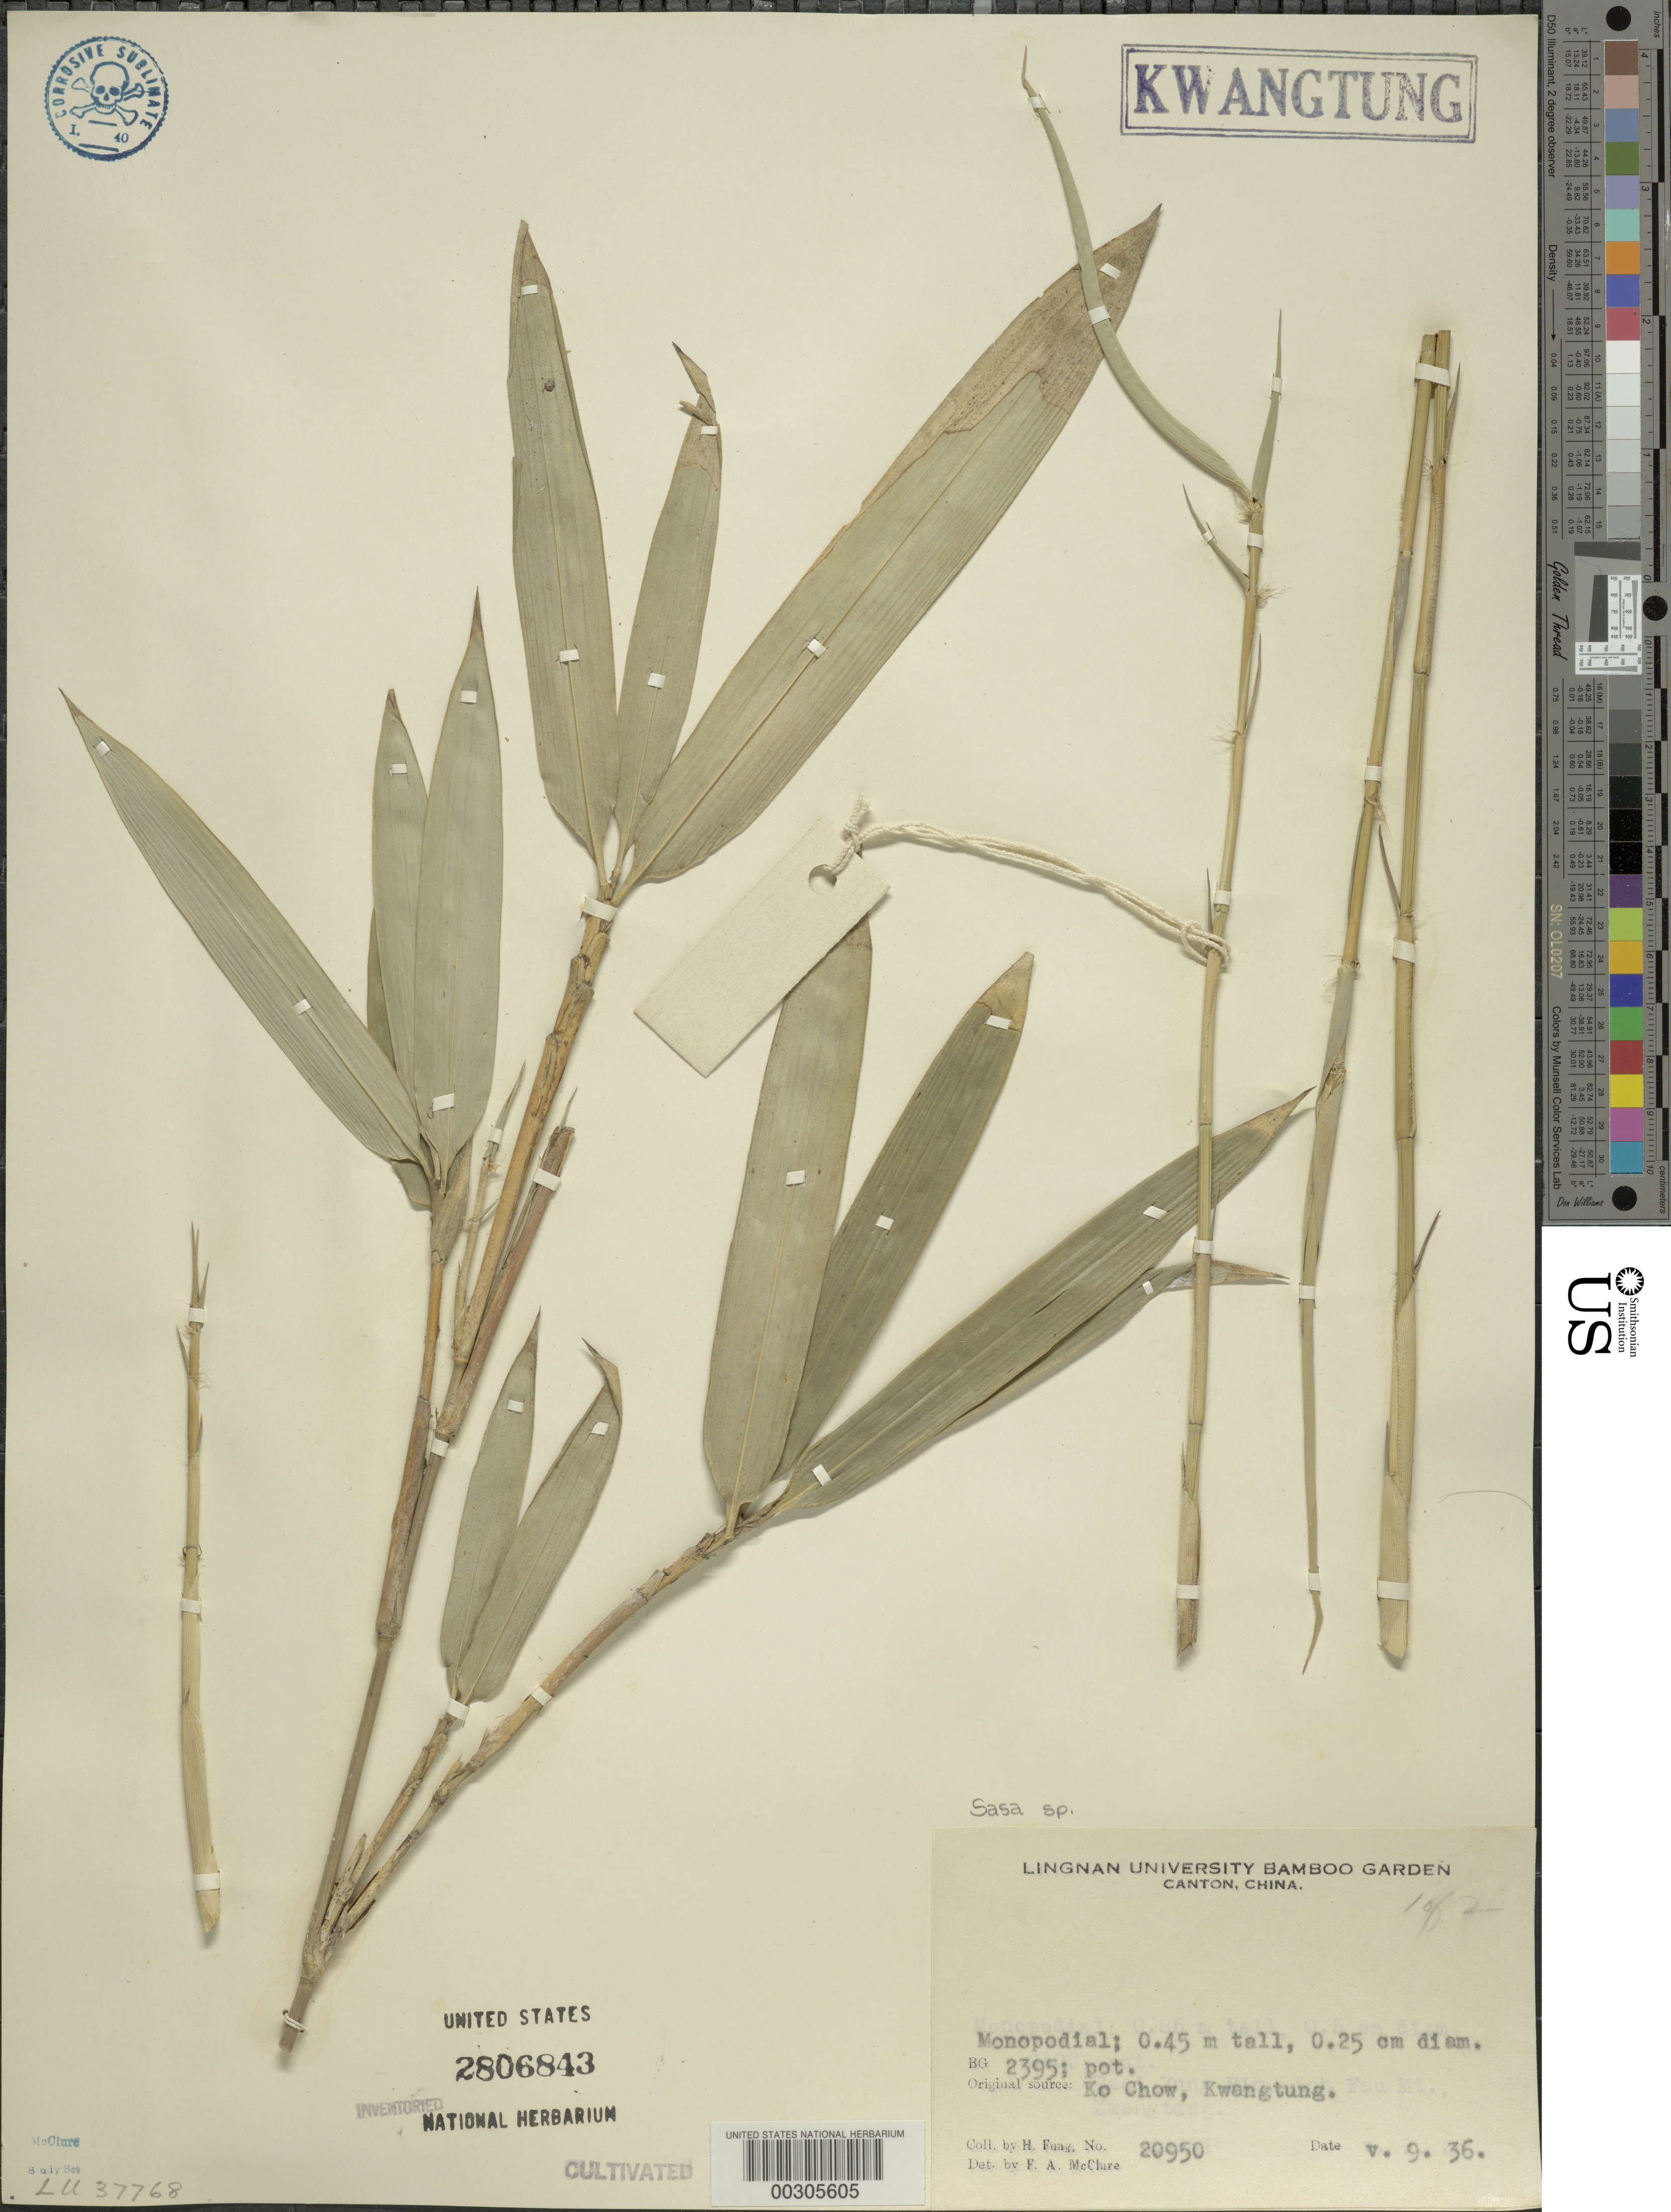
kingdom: Plantae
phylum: Tracheophyta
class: Liliopsida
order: Poales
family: Poaceae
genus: Sasa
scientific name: Sasa sp.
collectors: H. L. Fung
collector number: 20950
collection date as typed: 09 May 1936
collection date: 1936-05-09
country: China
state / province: Guangdong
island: Honam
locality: Lingnan univ. bg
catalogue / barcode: US 2806843